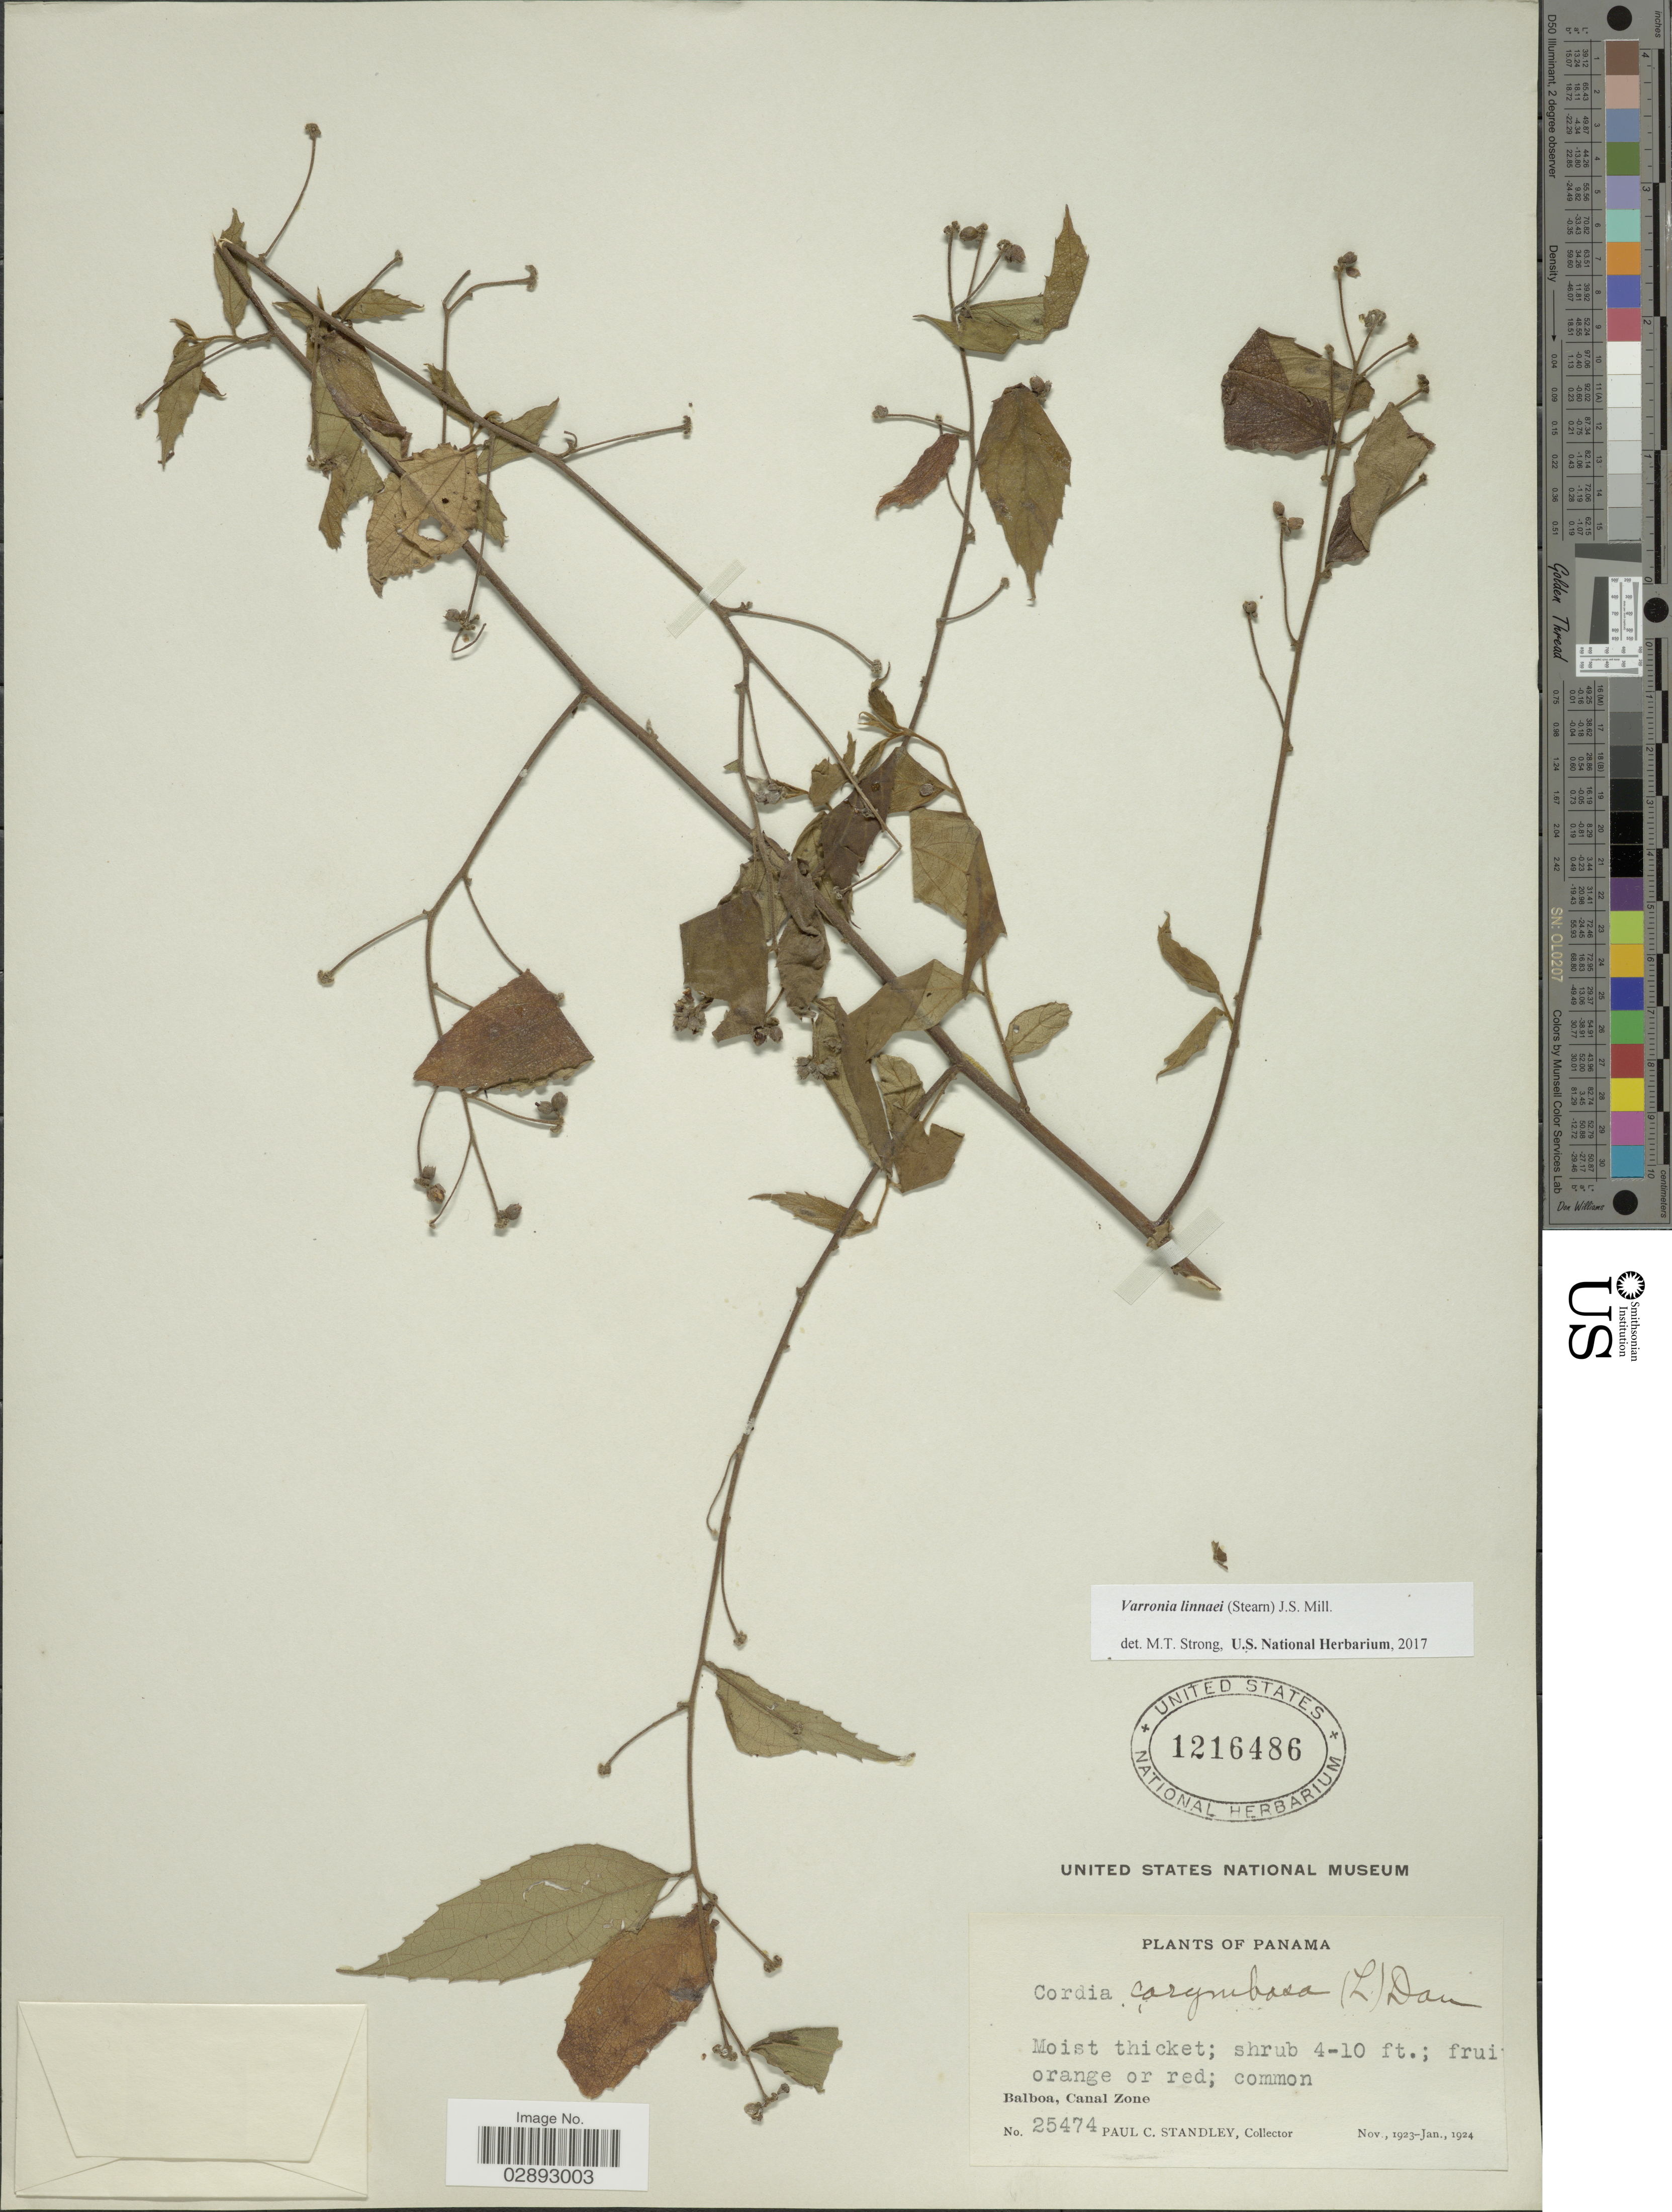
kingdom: Plantae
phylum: Tracheophyta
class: Magnoliopsida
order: Boraginales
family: Cordiaceae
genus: Varronia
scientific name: Varronia linnaei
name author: (Stearn) J.S. Mill.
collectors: P. C. Standley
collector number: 25474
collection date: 1923-11/1924-01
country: Panama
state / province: Colón / Panamá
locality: Balboa, Canal Zone.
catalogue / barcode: US 1216486